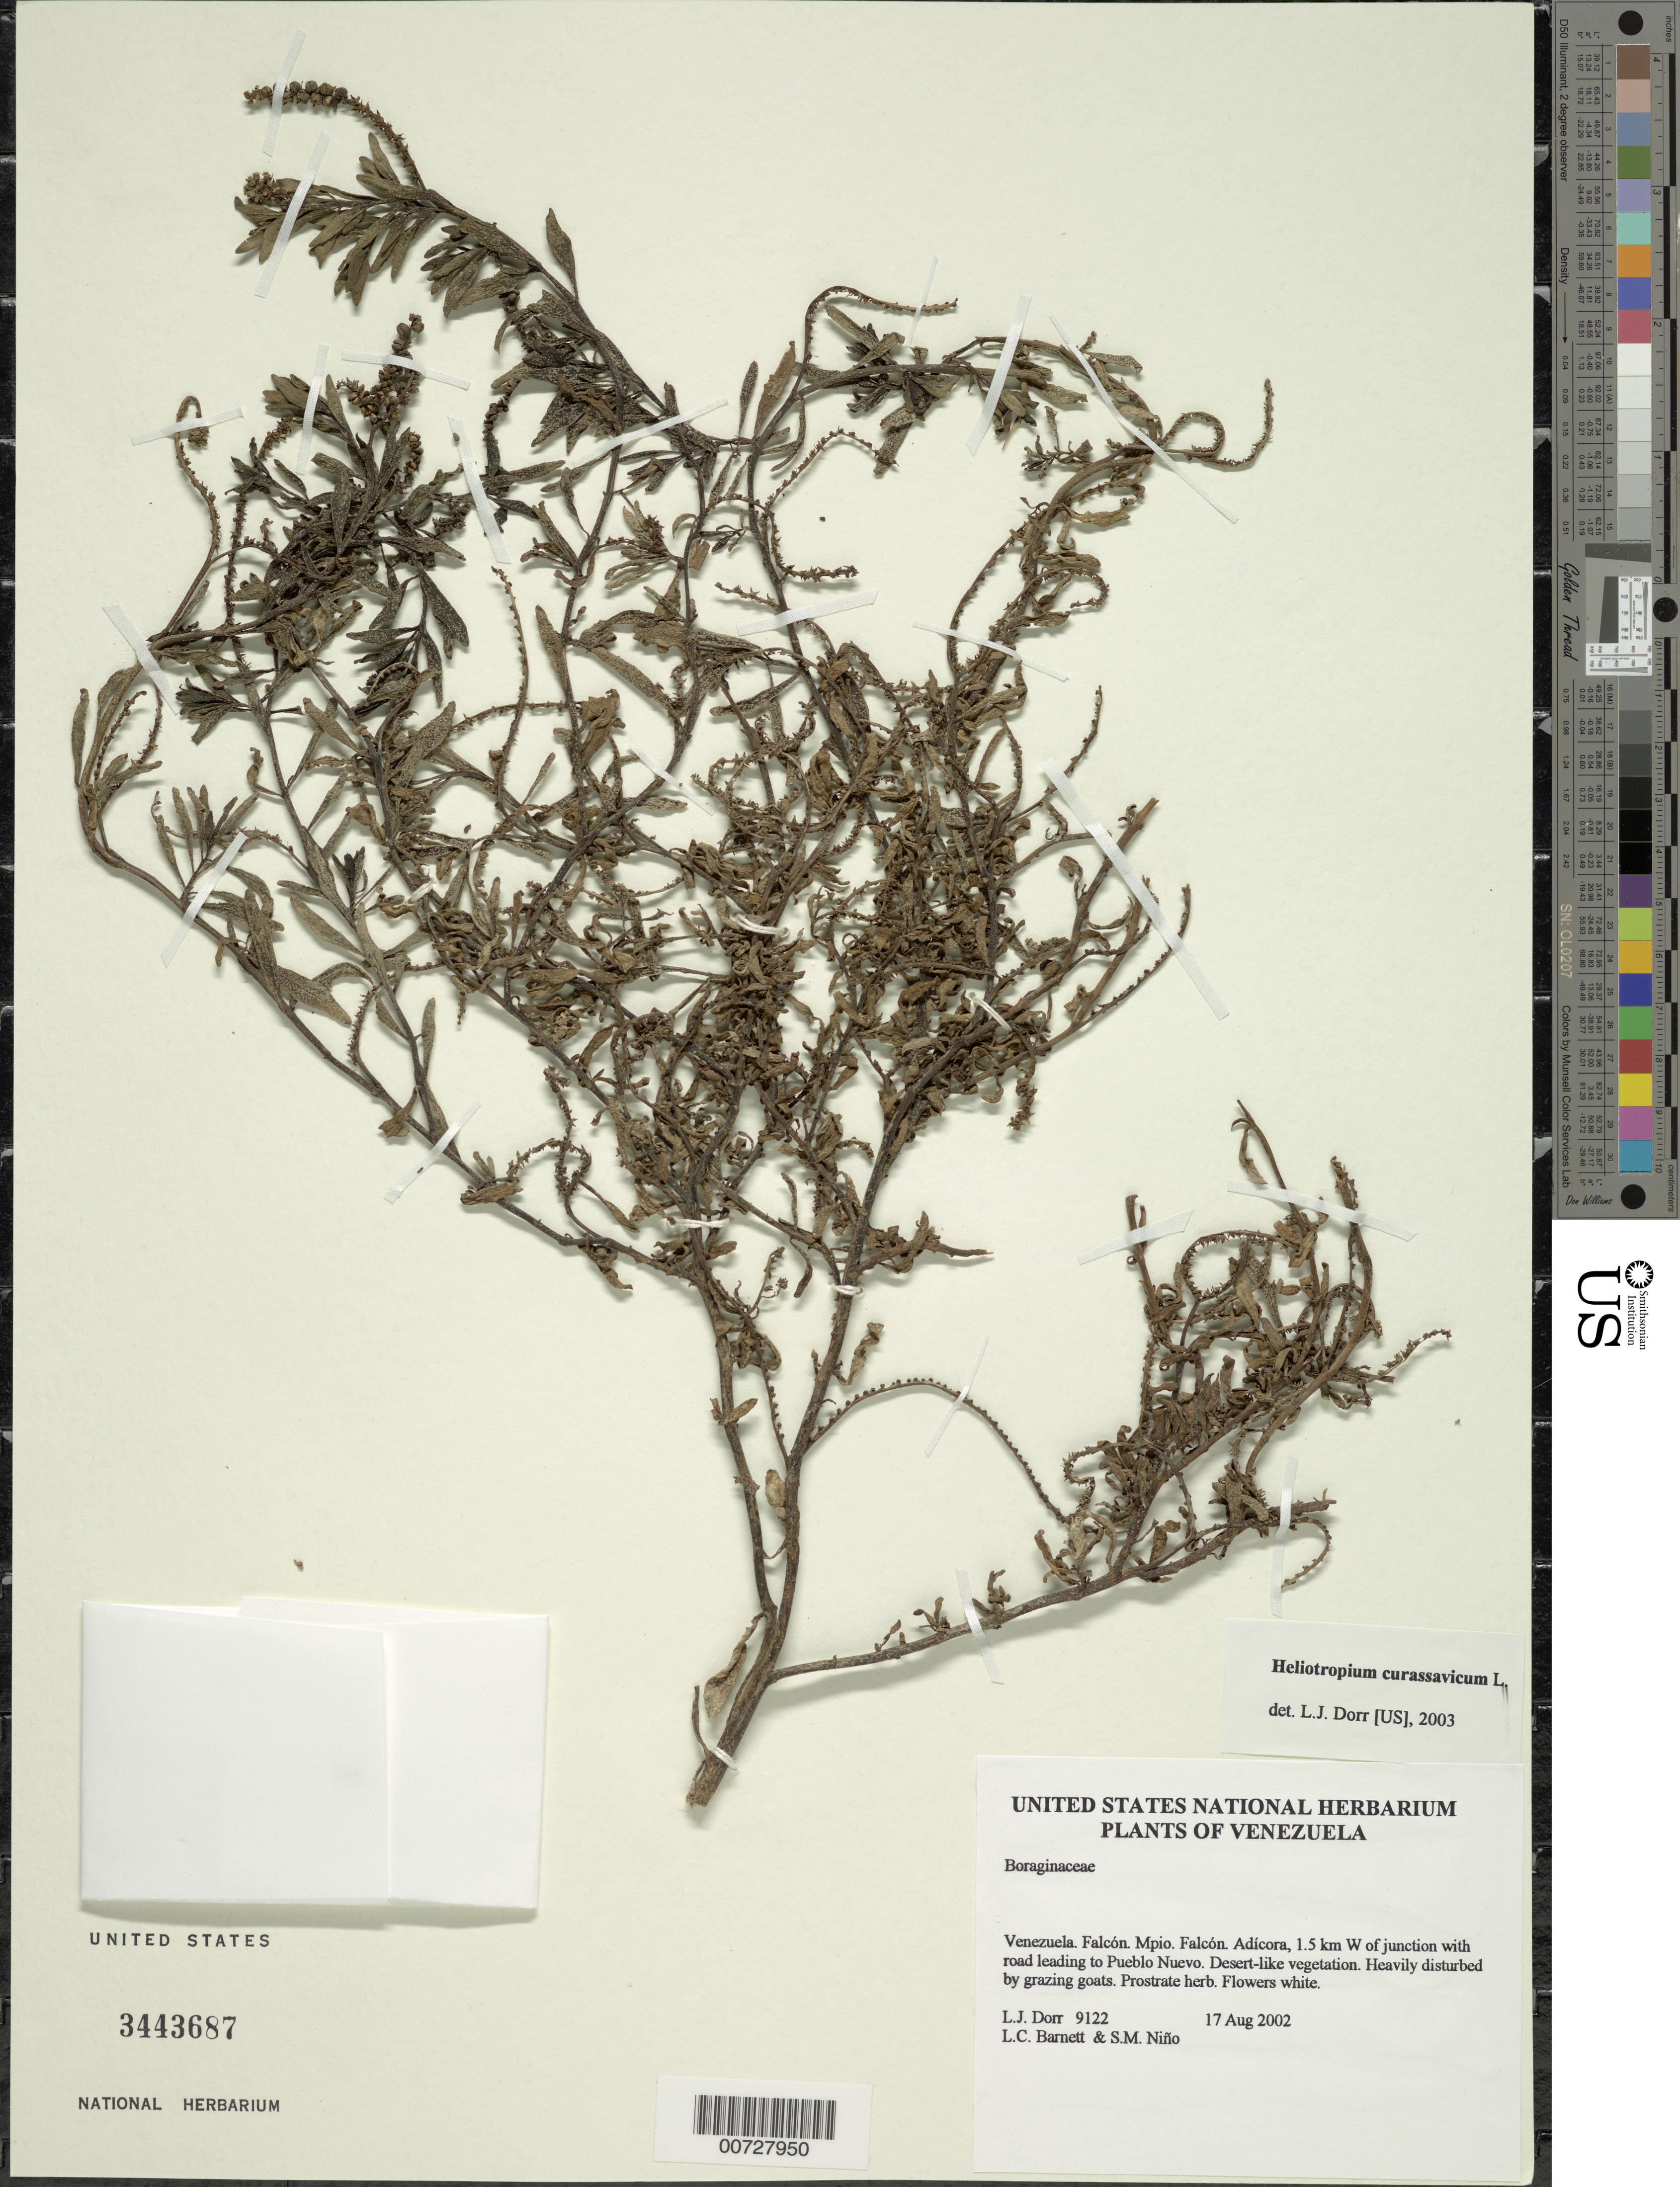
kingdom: Plantae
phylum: Tracheophyta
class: Magnoliopsida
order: Boraginales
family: Heliotropiaceae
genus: Heliotropium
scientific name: Heliotropium curassavicum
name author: L.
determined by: Dorr, L. J., (BOT), Smithsonian Institution - National Museum of Natural History (UNITED STATES)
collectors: L. J. Dorr, L. C. Barnett & S. M. Niño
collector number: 9122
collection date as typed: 17 Aug 2002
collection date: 2002-08-17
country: Venezuela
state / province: Falcón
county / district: Falcón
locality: Adícora, 1.5 km W of junction with road leading to Pueblo Nuevo.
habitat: Desert-like vegetation. Heavily disturbed by grazing goats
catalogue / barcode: US 3443687